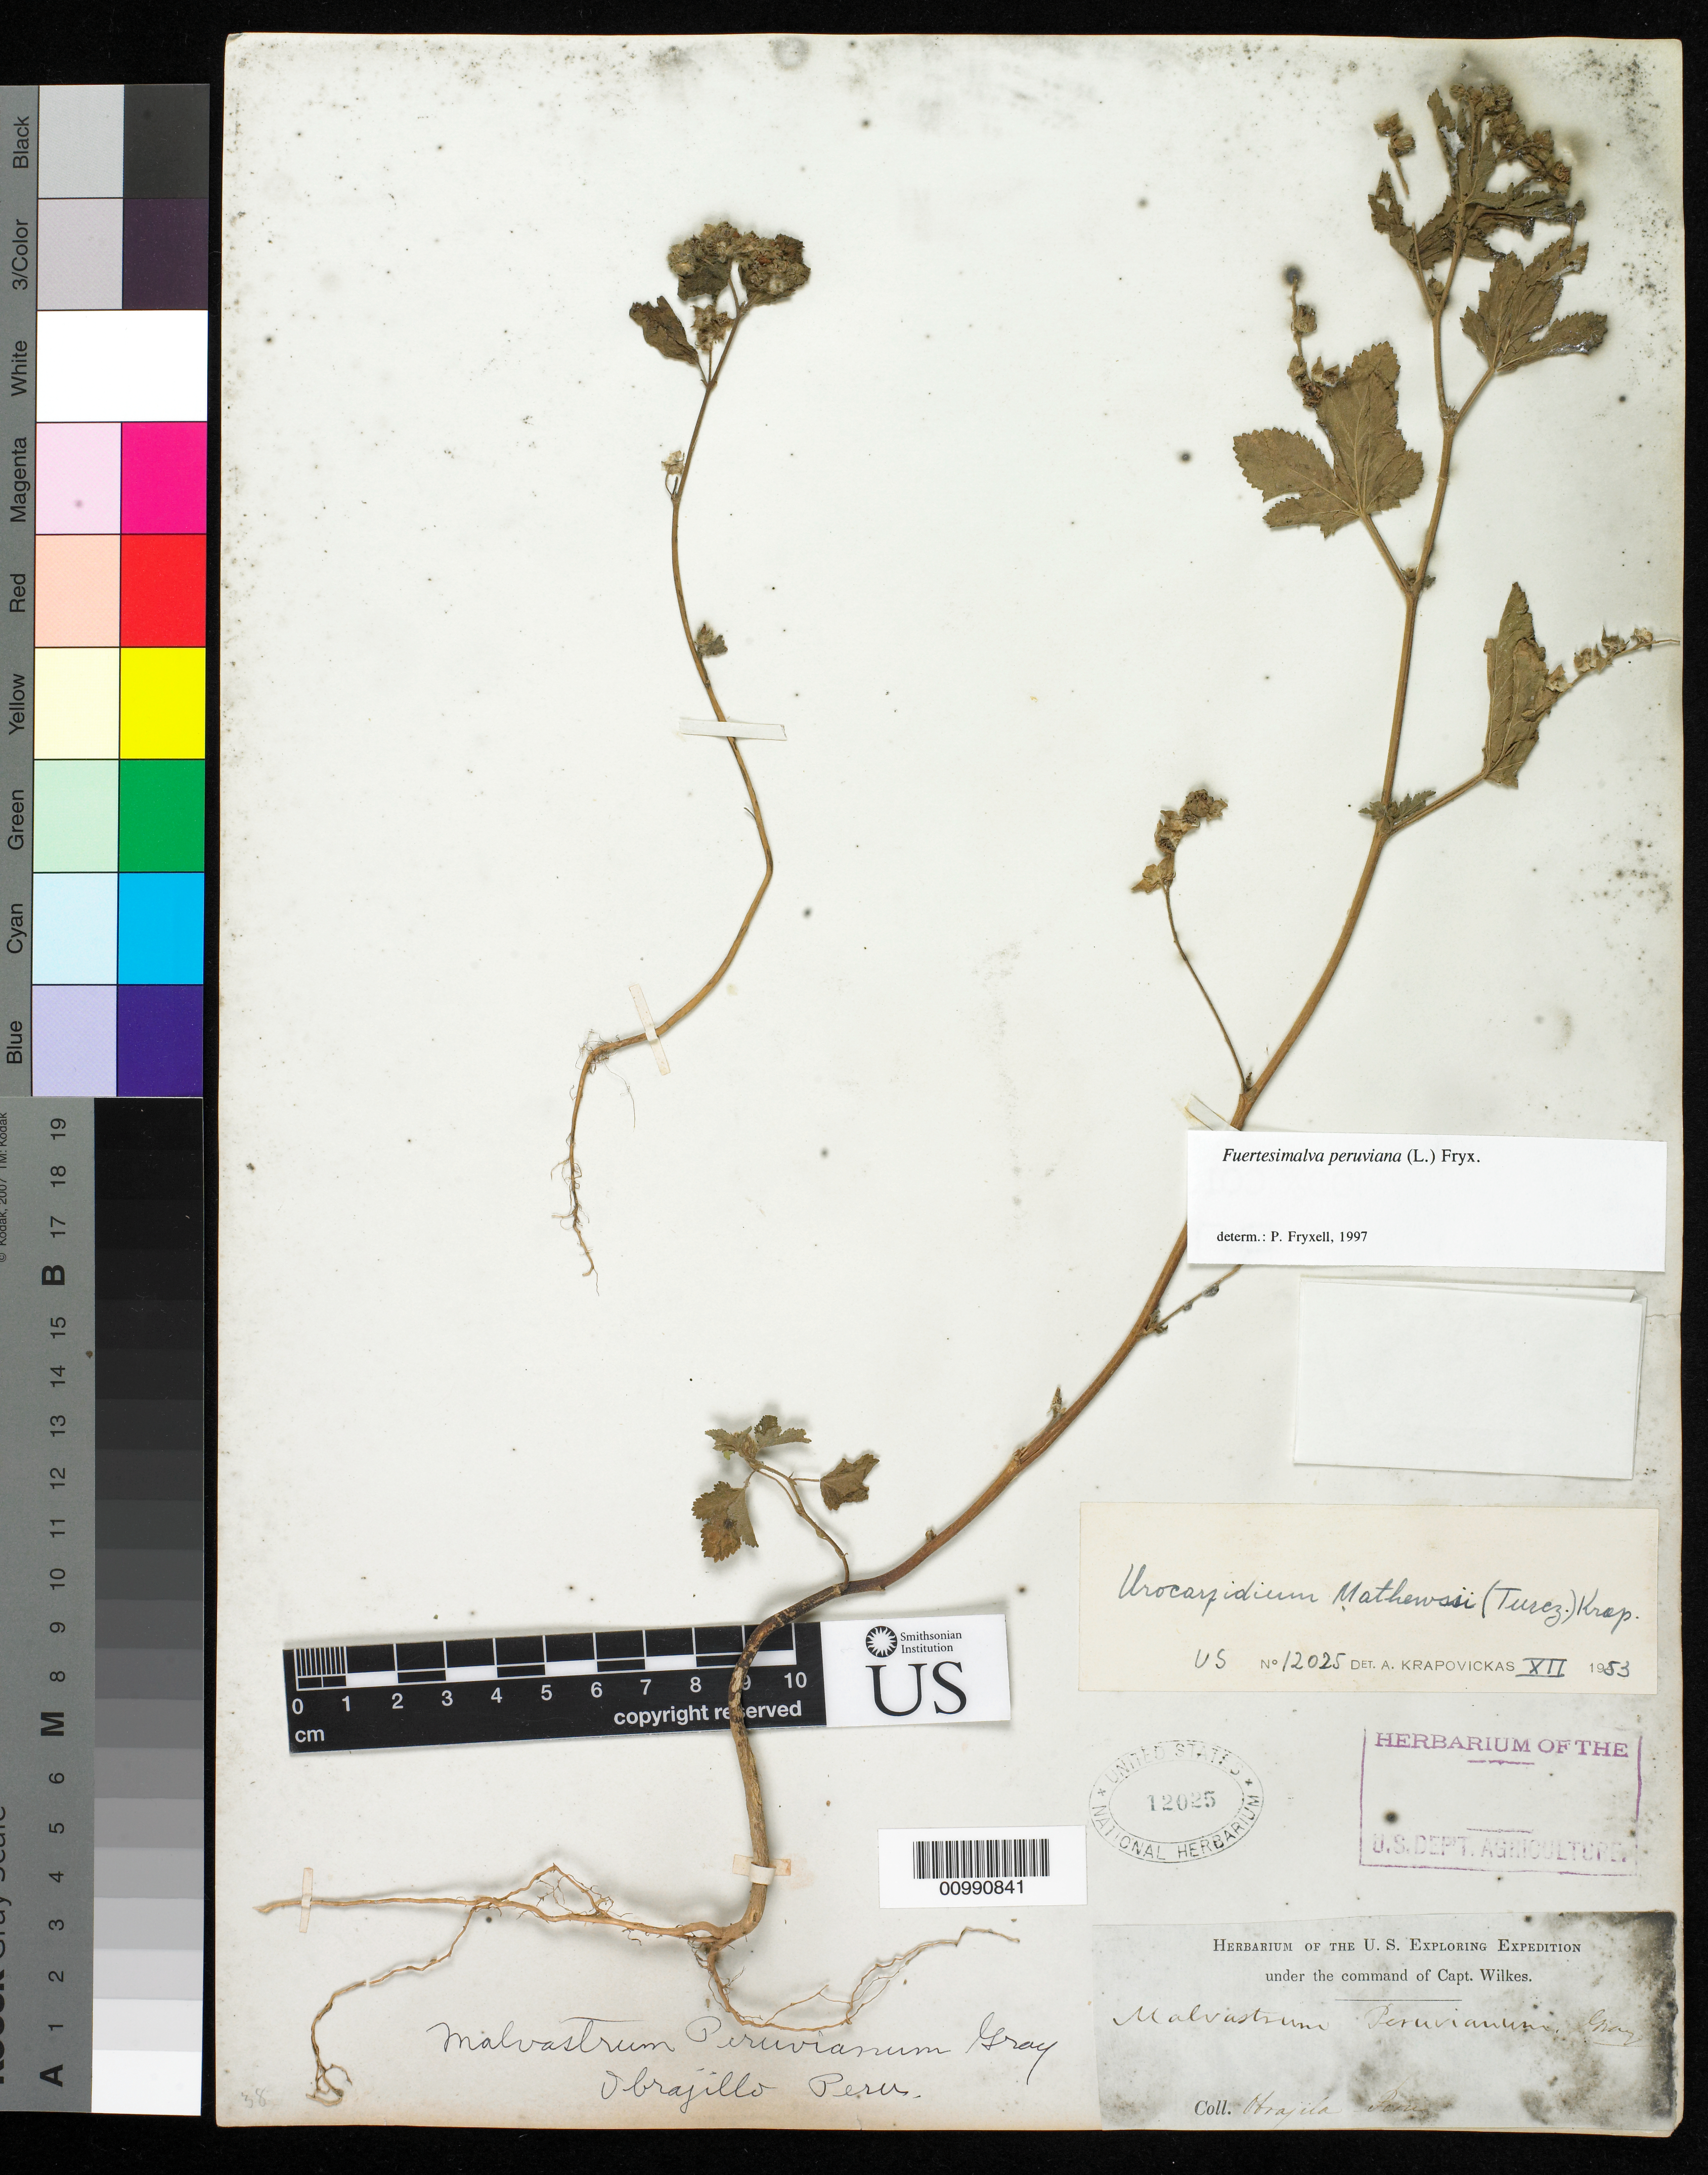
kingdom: Plantae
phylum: Tracheophyta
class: Magnoliopsida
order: Malvales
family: Malvaceae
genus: Fuertesimalva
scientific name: Fuertesimalva peruviana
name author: (L.) Fryxell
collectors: Wilkes Explor. Exped.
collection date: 1838/1842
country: Peru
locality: Obrajilo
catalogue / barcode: US 12025